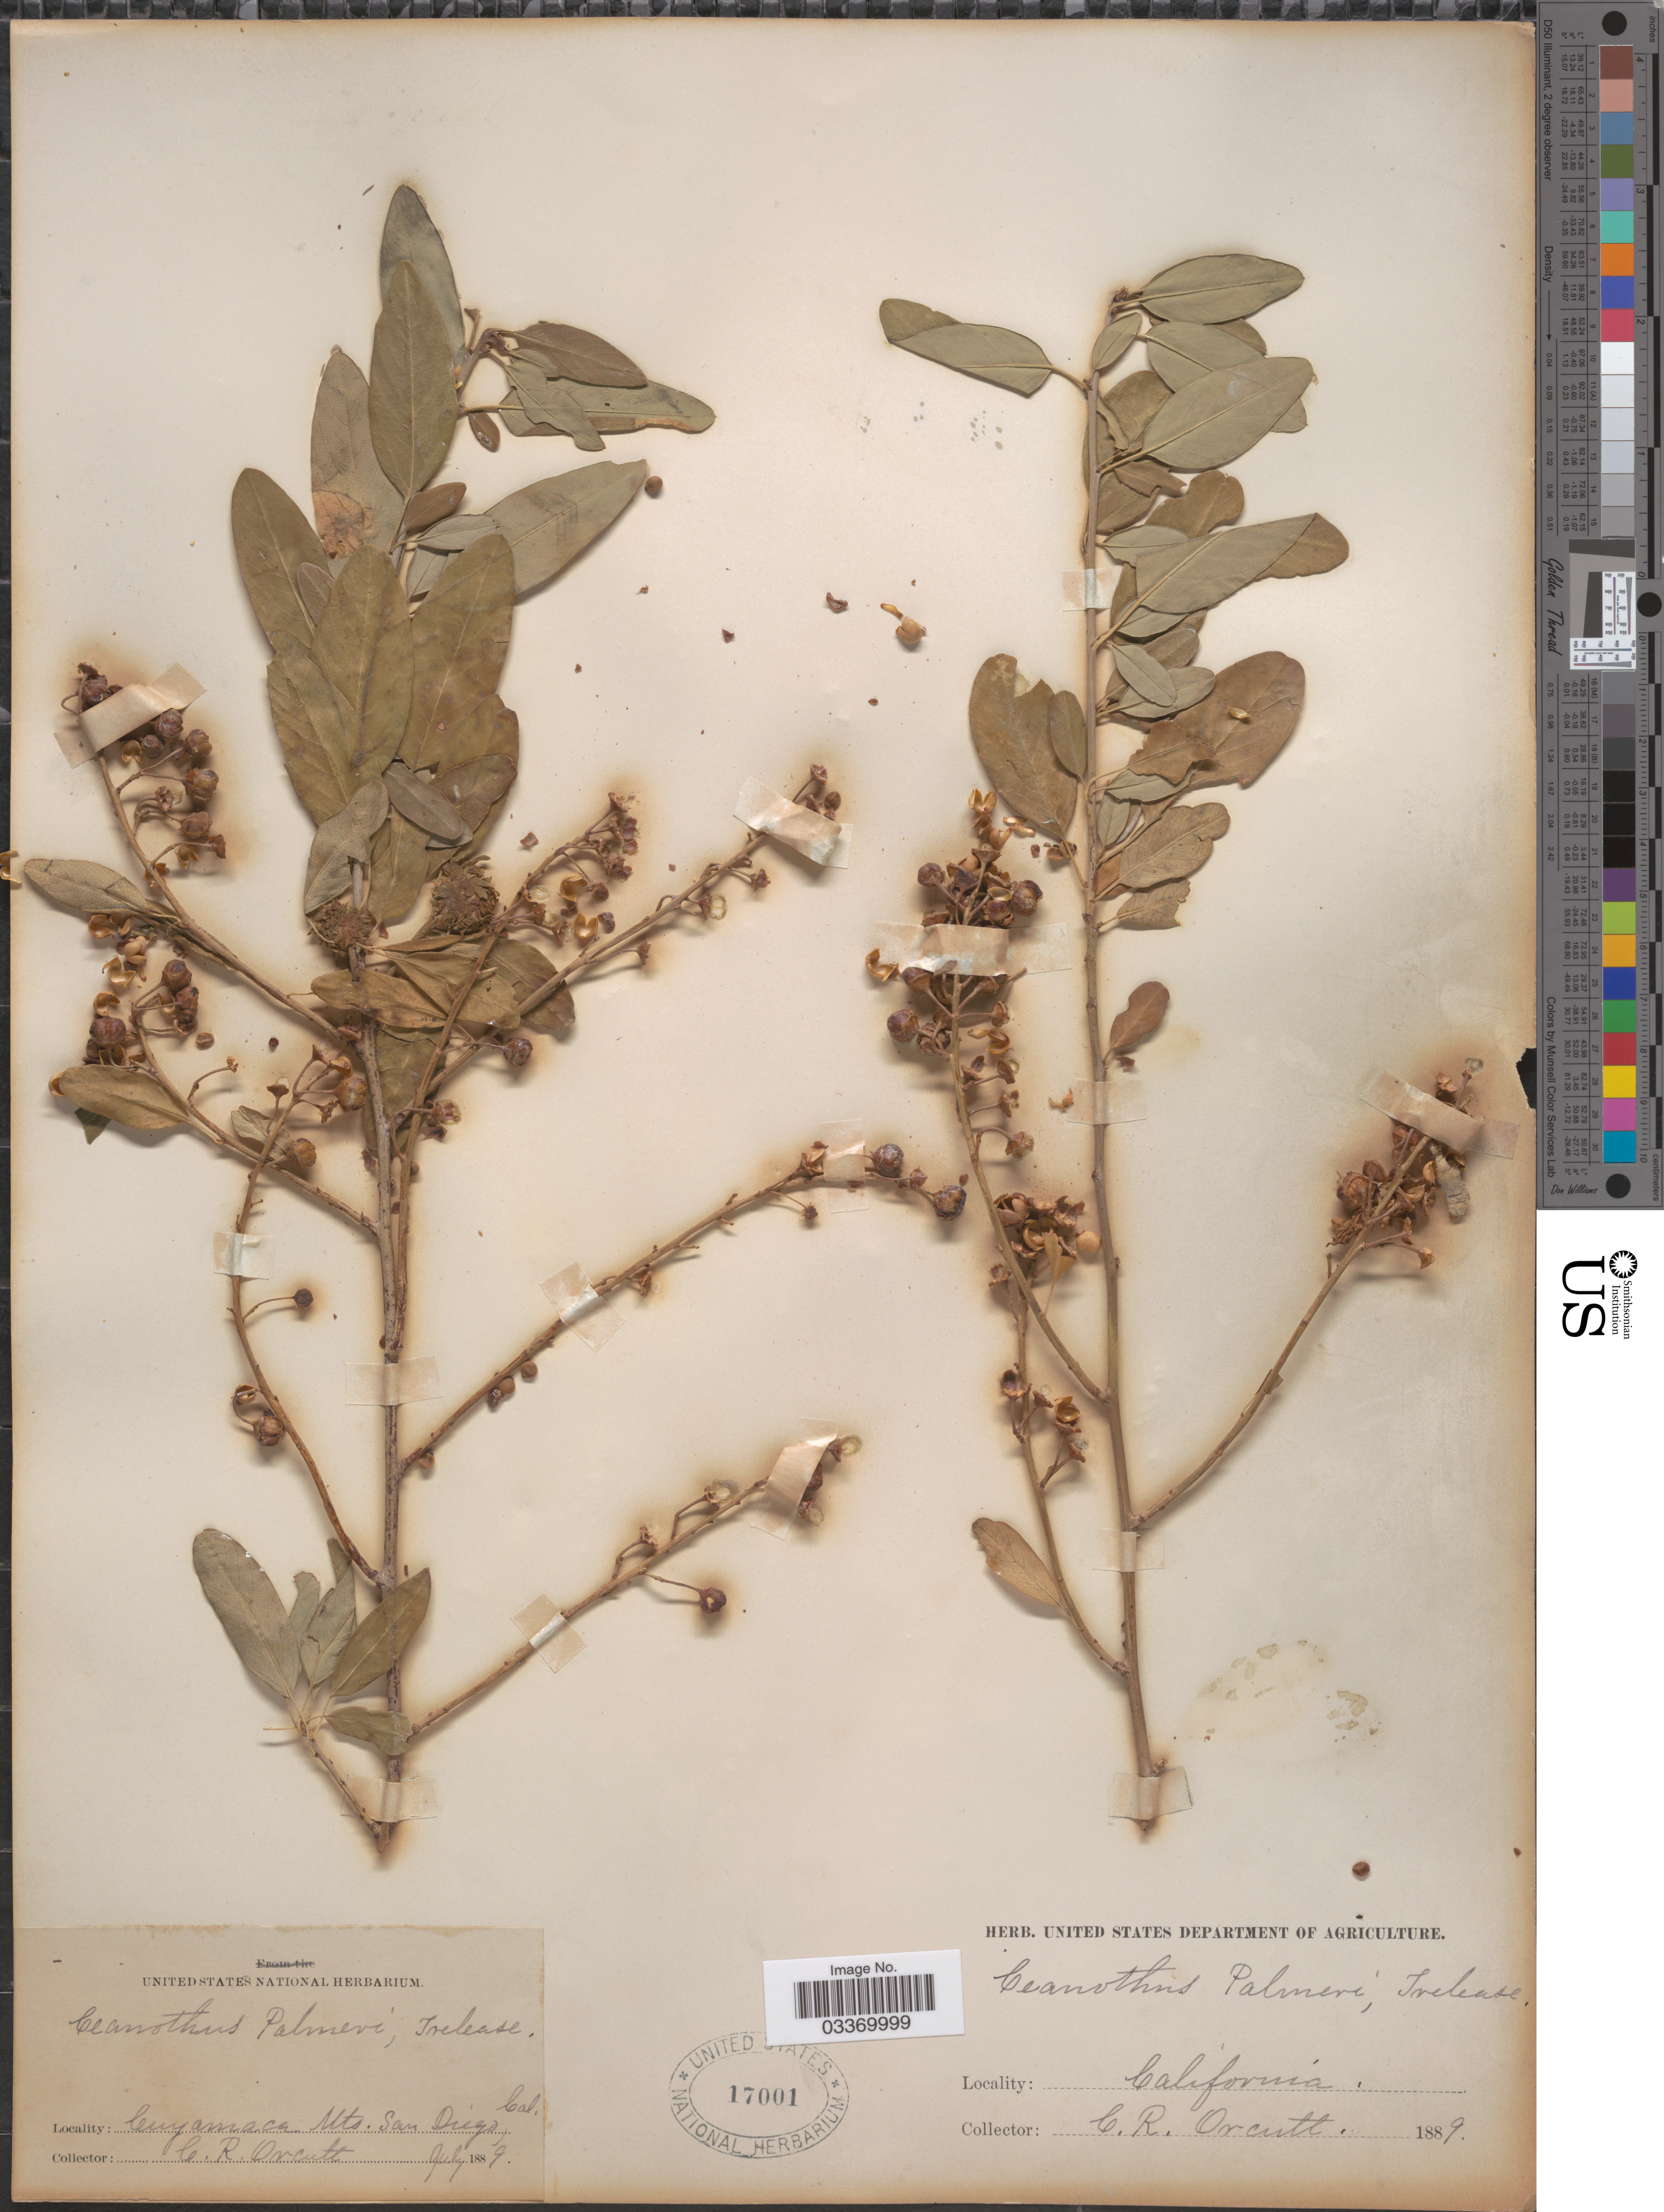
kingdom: Plantae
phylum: Tracheophyta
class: Magnoliopsida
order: Rosales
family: Rhamnaceae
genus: Ceanothus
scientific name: Ceanothus palmeri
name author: Trel.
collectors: C. R. Orcutt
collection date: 1889-07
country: United States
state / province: California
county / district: San Diego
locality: Cuyamaca Mts. San Diego.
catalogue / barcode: US 17001